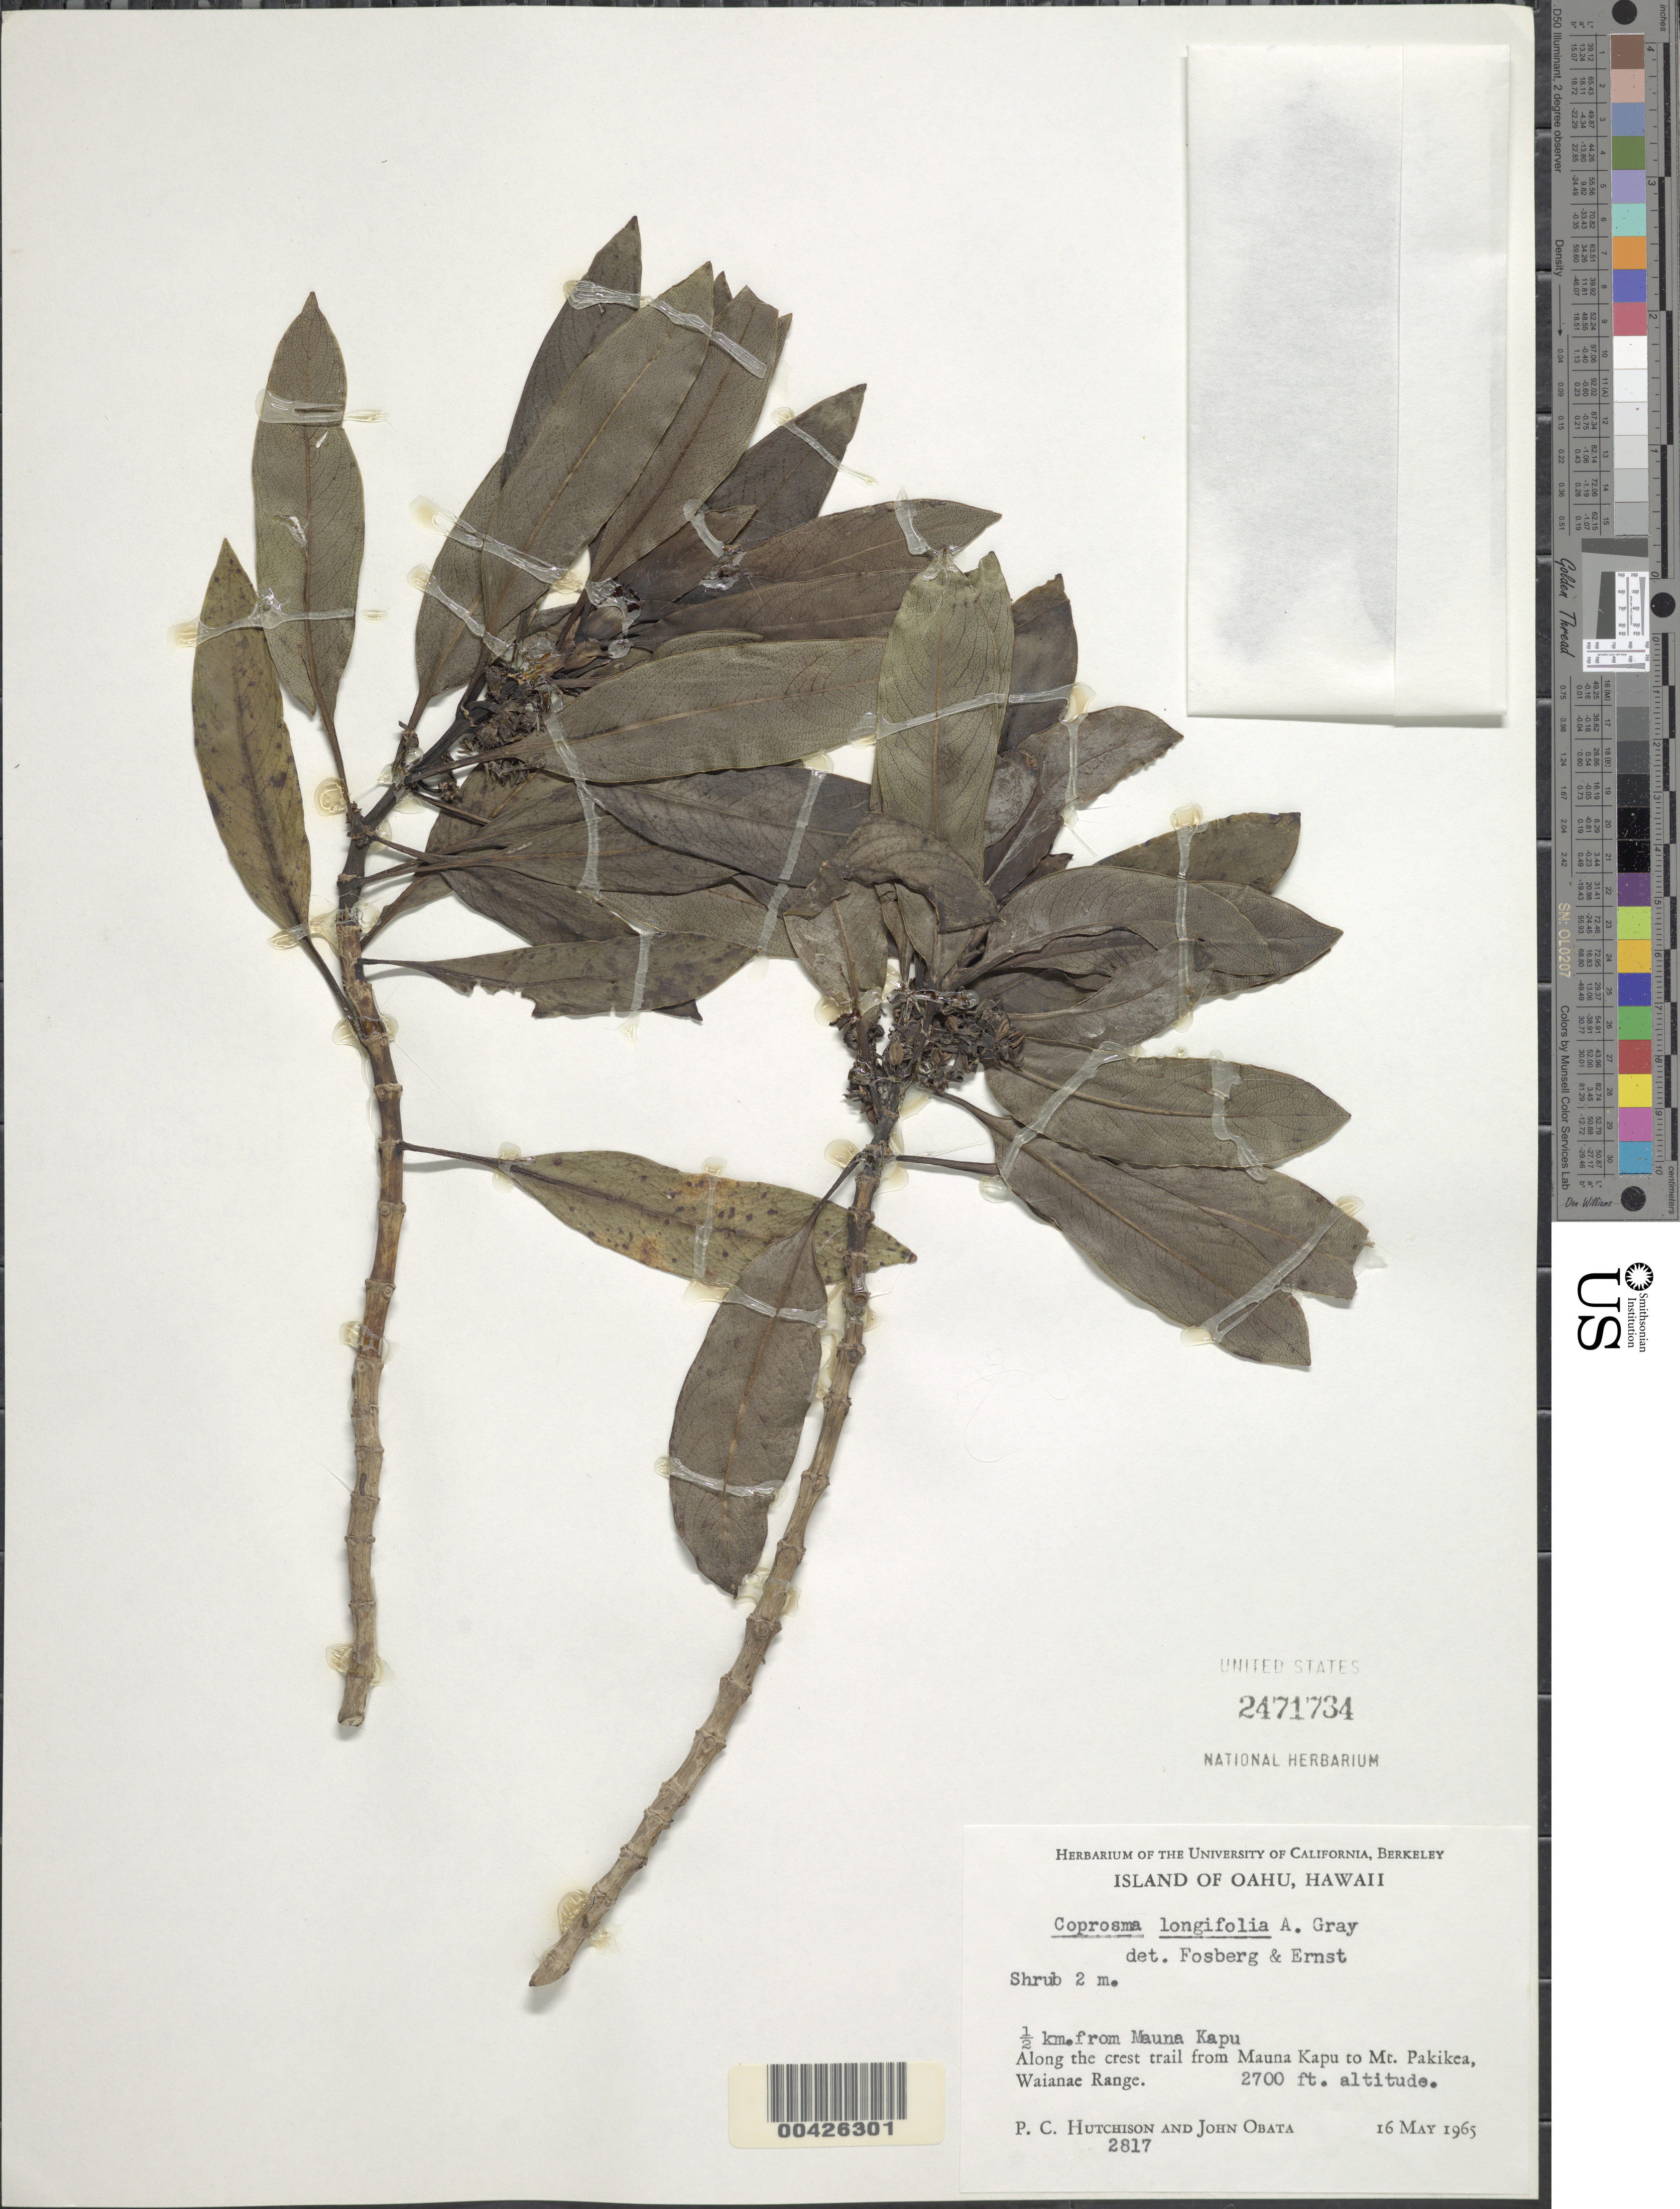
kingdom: Plantae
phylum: Tracheophyta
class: Magnoliopsida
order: Gentianales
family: Rubiaceae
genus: Coprosma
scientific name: Coprosma longifolia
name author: A. Gray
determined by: Fosberg, F. R.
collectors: P. C. Hutchison & J. Obata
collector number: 2817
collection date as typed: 16 May 1965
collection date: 1965-05-16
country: United States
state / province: Hawaii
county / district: Honolulu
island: Oahu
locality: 0.5 km from Mauna Kapu; along the crest trail from Mauna Kapu to Mt. Pakikea, Waianae Range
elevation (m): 823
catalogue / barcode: US 2471734